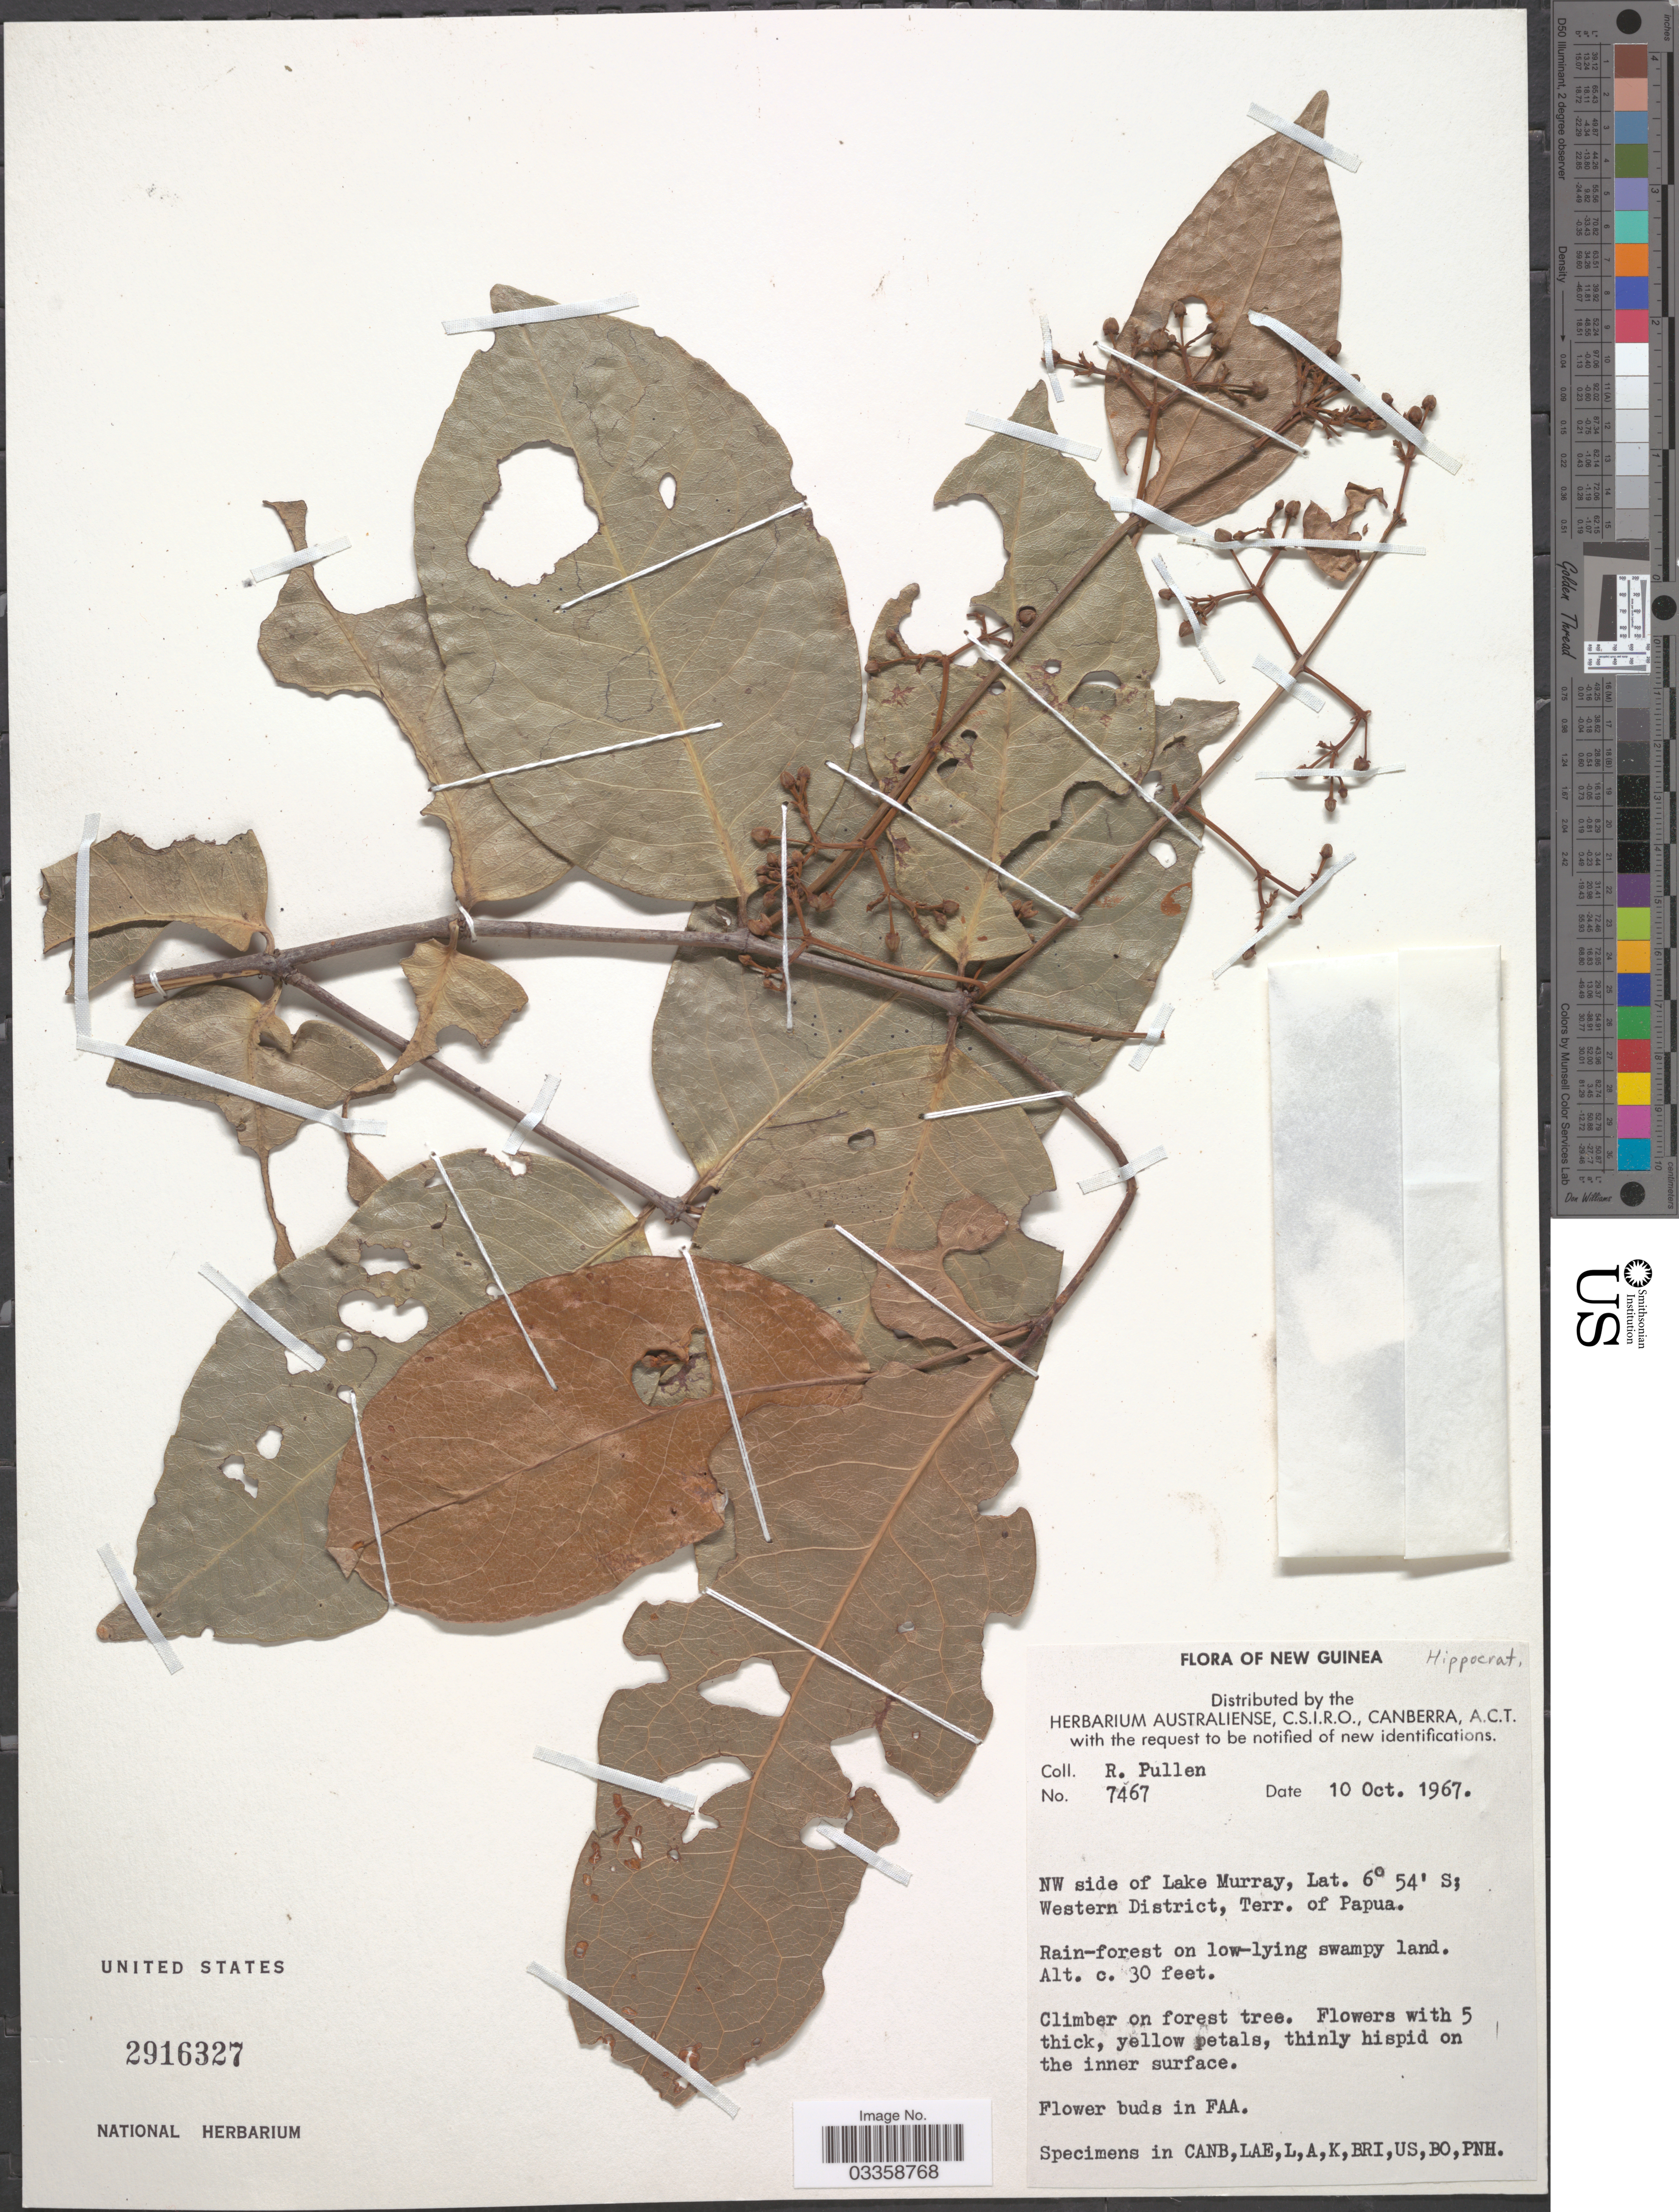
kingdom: Plantae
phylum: Tracheophyta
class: Magnoliopsida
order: Celastrales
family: Celastraceae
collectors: R. Pullen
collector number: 7467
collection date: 1967-10-10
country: Papua New Guinea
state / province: Manus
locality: New Guinea, NW side of Lake Murray, Western District, Terr. of Papua.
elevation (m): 9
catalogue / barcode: US 2916327